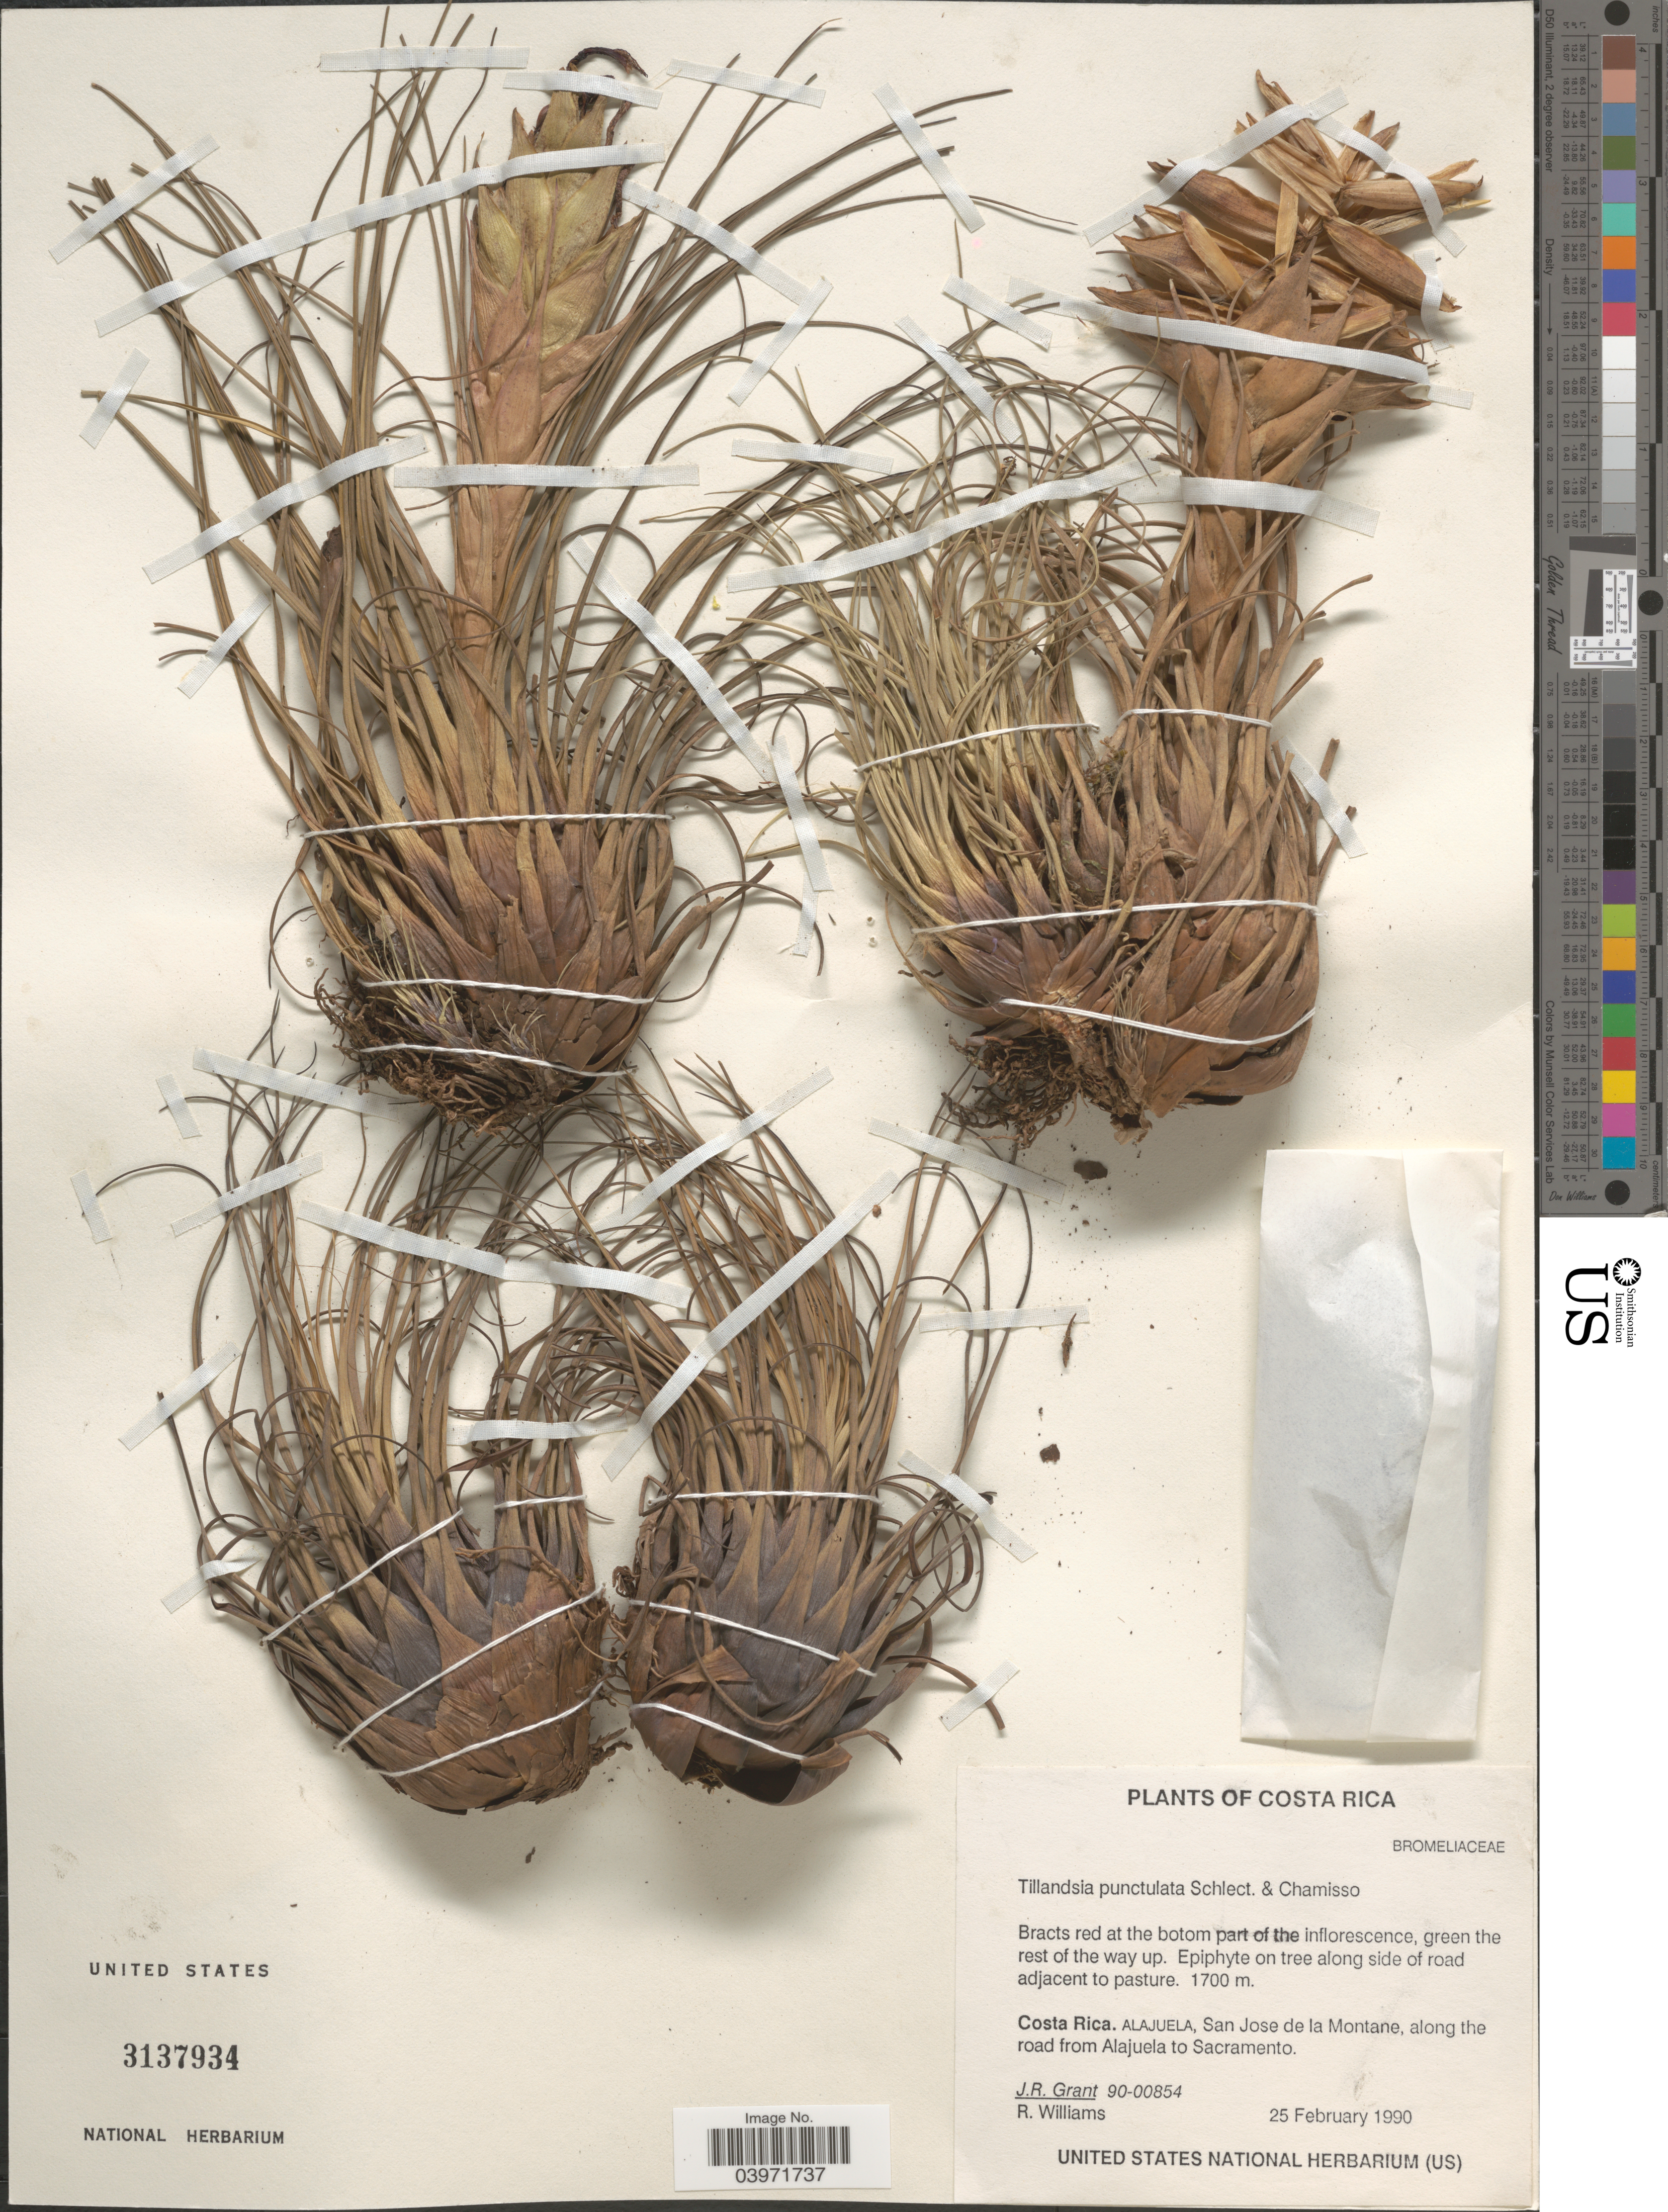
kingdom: Plantae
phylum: Tracheophyta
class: Liliopsida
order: Poales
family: Bromeliaceae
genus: Tillandsia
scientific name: Tillandsia punctulata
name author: Schltdl. & Cham.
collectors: J. Grant & R. Williams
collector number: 90-00854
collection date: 1990-02-25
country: Costa Rica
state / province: Alajuela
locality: San Jose de la Montane, along the road from Alajuela to Sacramento.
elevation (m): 1700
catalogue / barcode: US 3137934